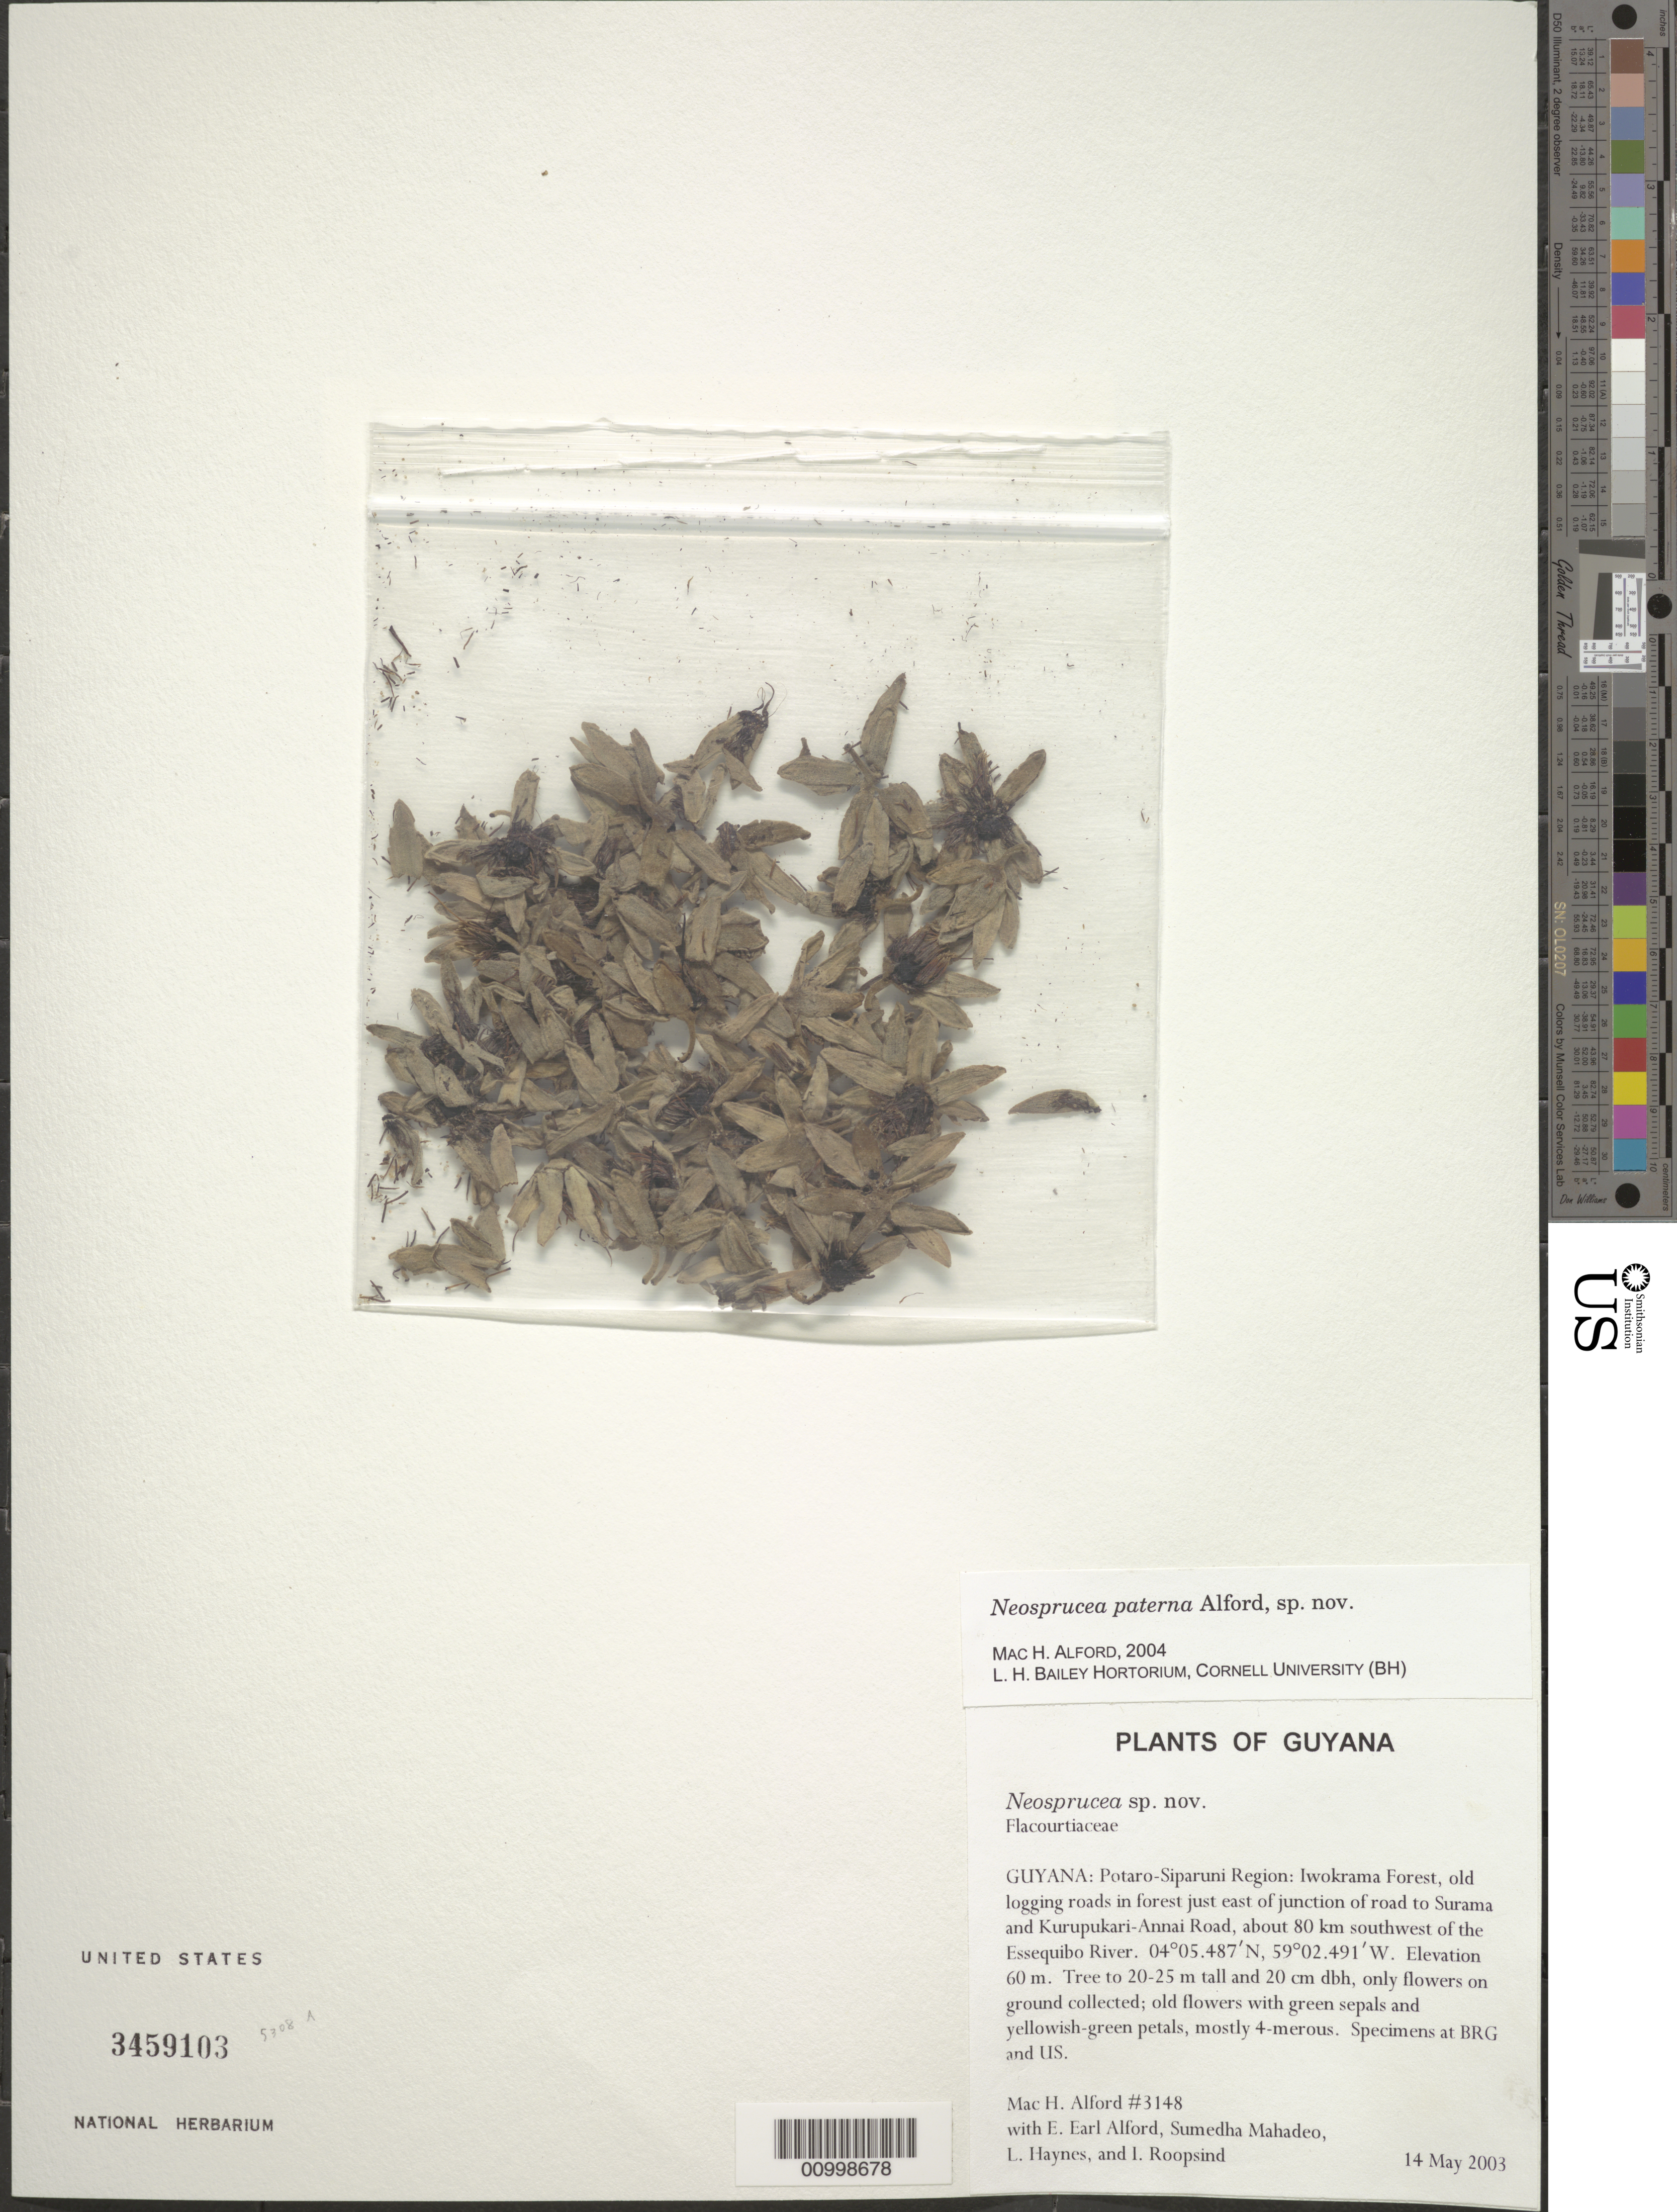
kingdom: Plantae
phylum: Tracheophyta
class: Magnoliopsida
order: Malpighiales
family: Salicaceae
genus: Neosprucea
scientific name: Neosprucea paterna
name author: M.H. Alford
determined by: Alford, Mac Haverson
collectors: M. H. Alford, E. Alford, S. Mahadeo, L. Haynes & I. Roopsind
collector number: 3148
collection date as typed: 14-May-03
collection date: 2003-05-14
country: Guyana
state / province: Potaro-Siparuni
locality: Iwokrama Forest, old logging roads in forest just east of junction of road to Surama and Kurupukari-Annai Road, about 80km southwest of the Essequibo River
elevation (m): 60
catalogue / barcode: US 3459103